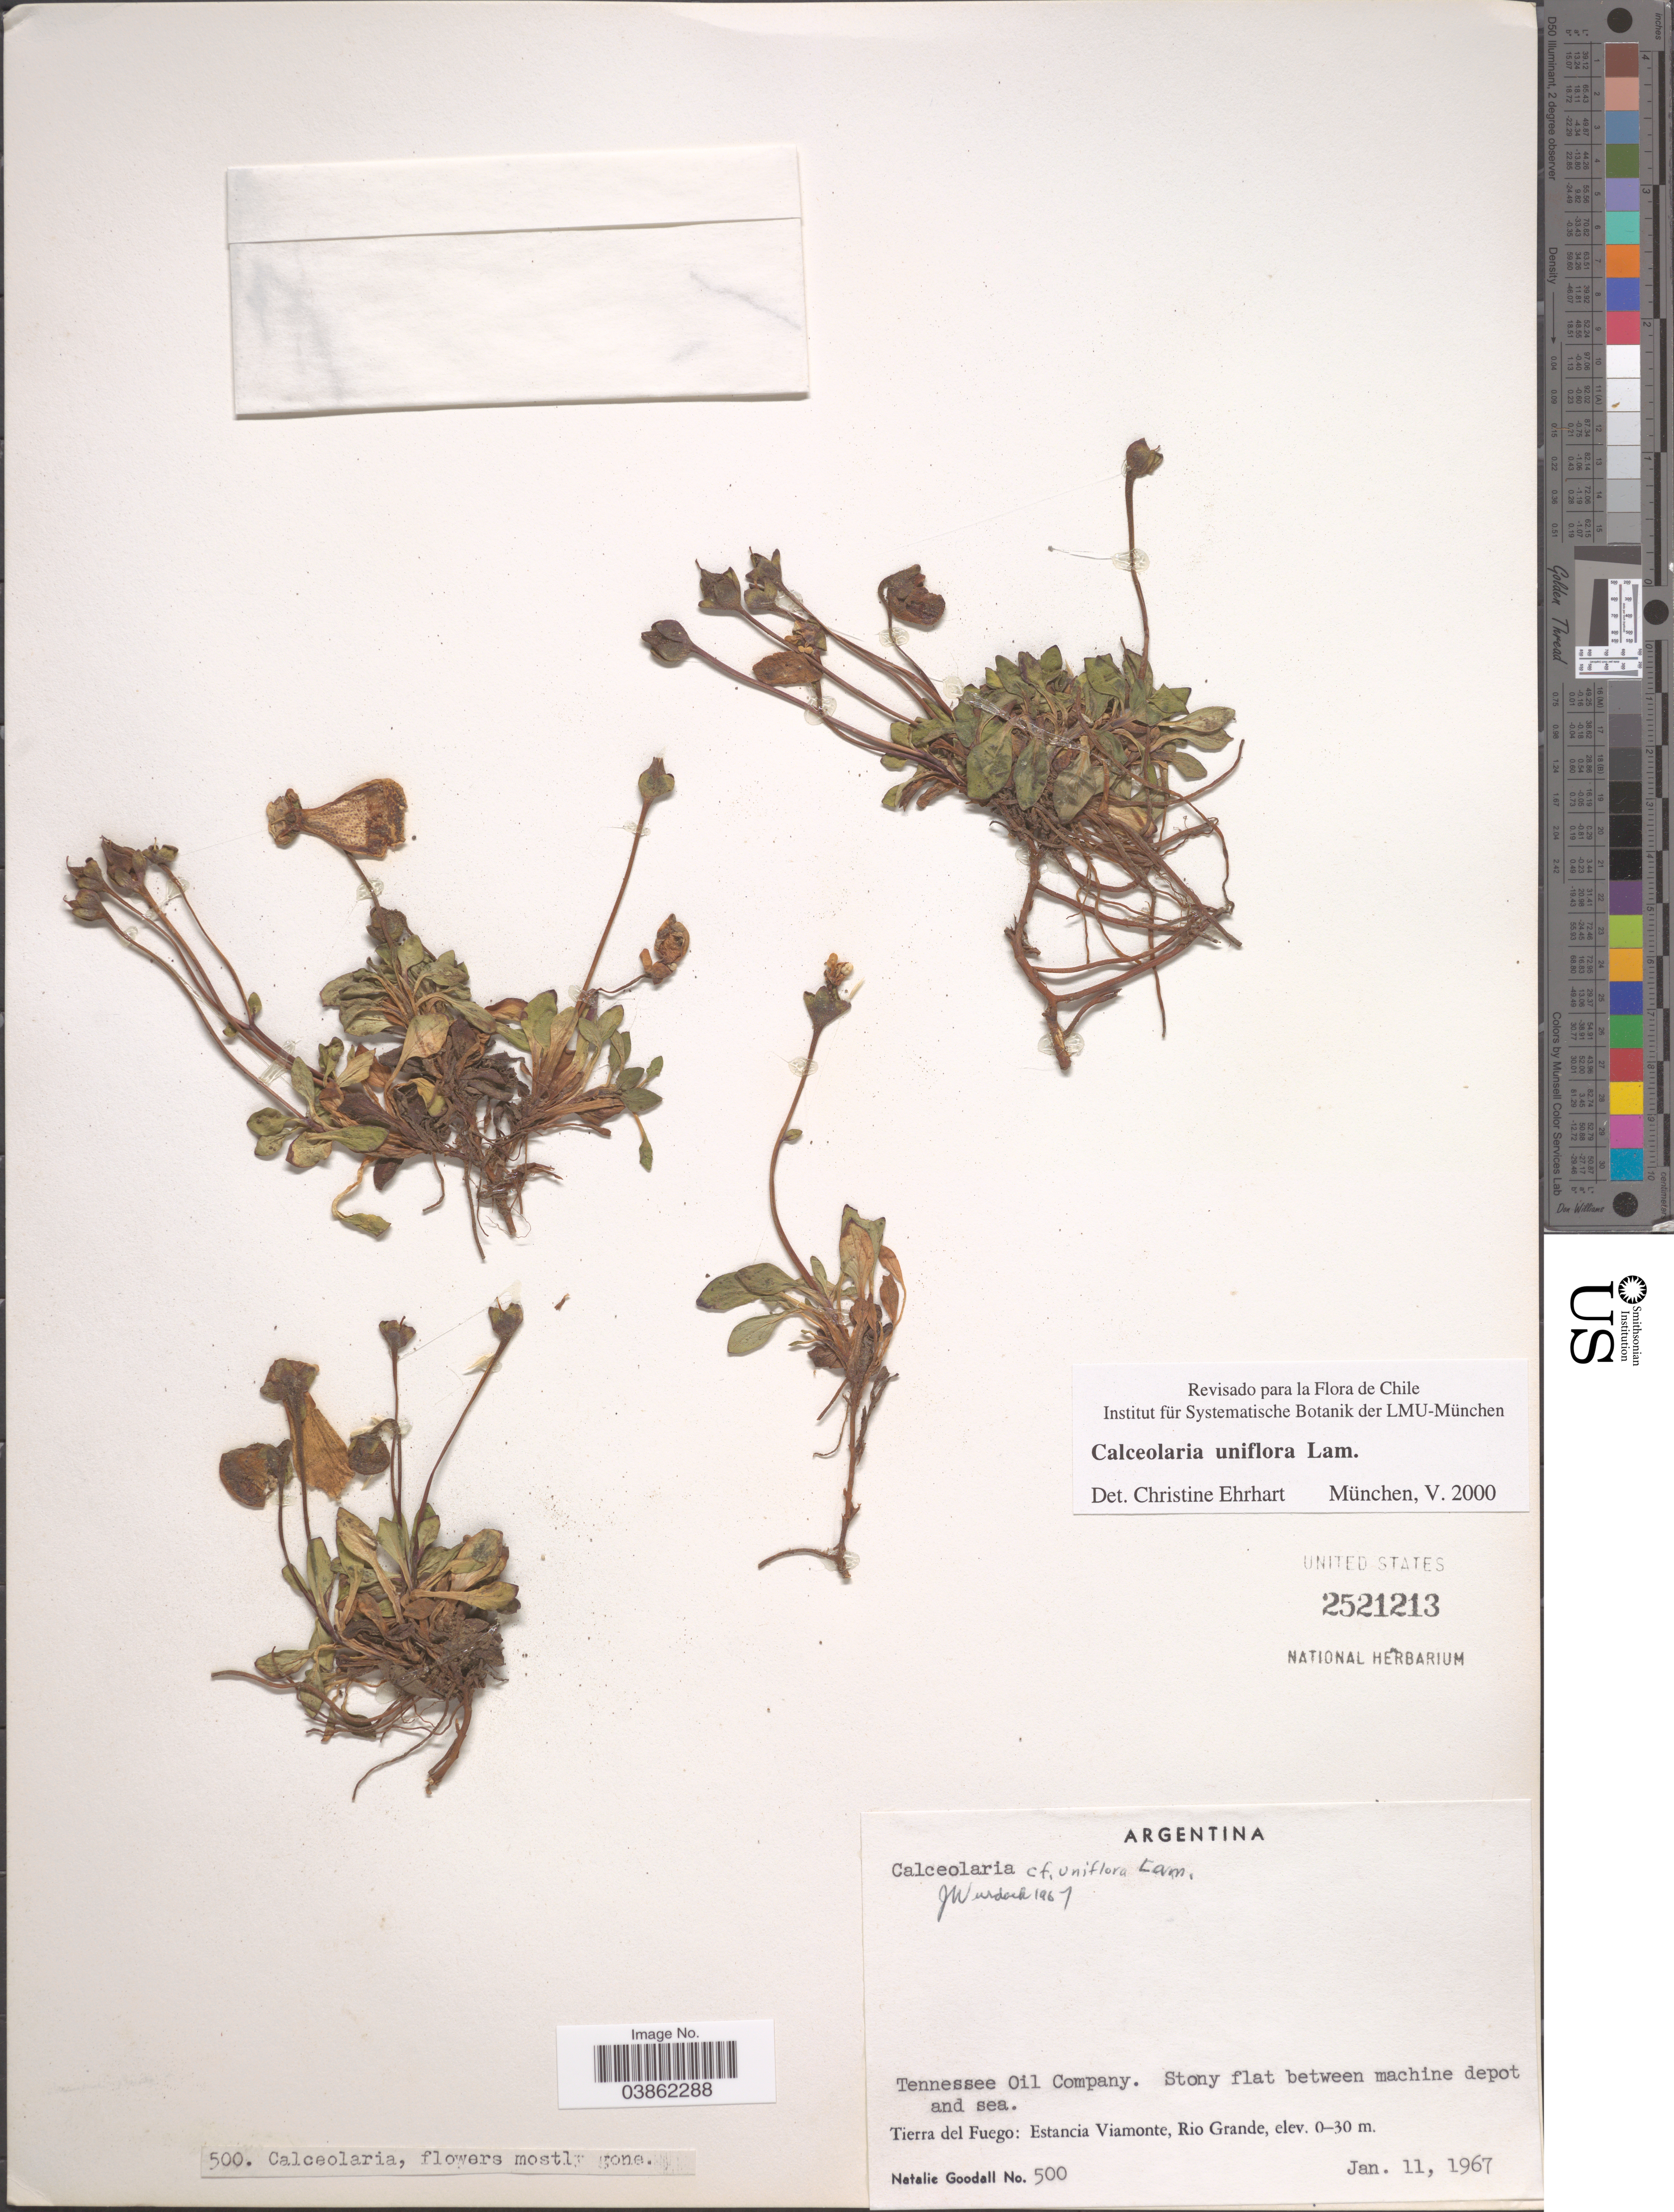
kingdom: Plantae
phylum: Tracheophyta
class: Magnoliopsida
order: Lamiales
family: Calceolariaceae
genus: Calceolaria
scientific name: Calceolaria uniflora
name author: Lam.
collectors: N. Goodall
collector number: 500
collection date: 1967-01-11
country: Argentina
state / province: Tierra del Fuego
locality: Tennessee Oil Company. Estancia Viamonte, Rio Grande.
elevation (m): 0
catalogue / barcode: US 2521213